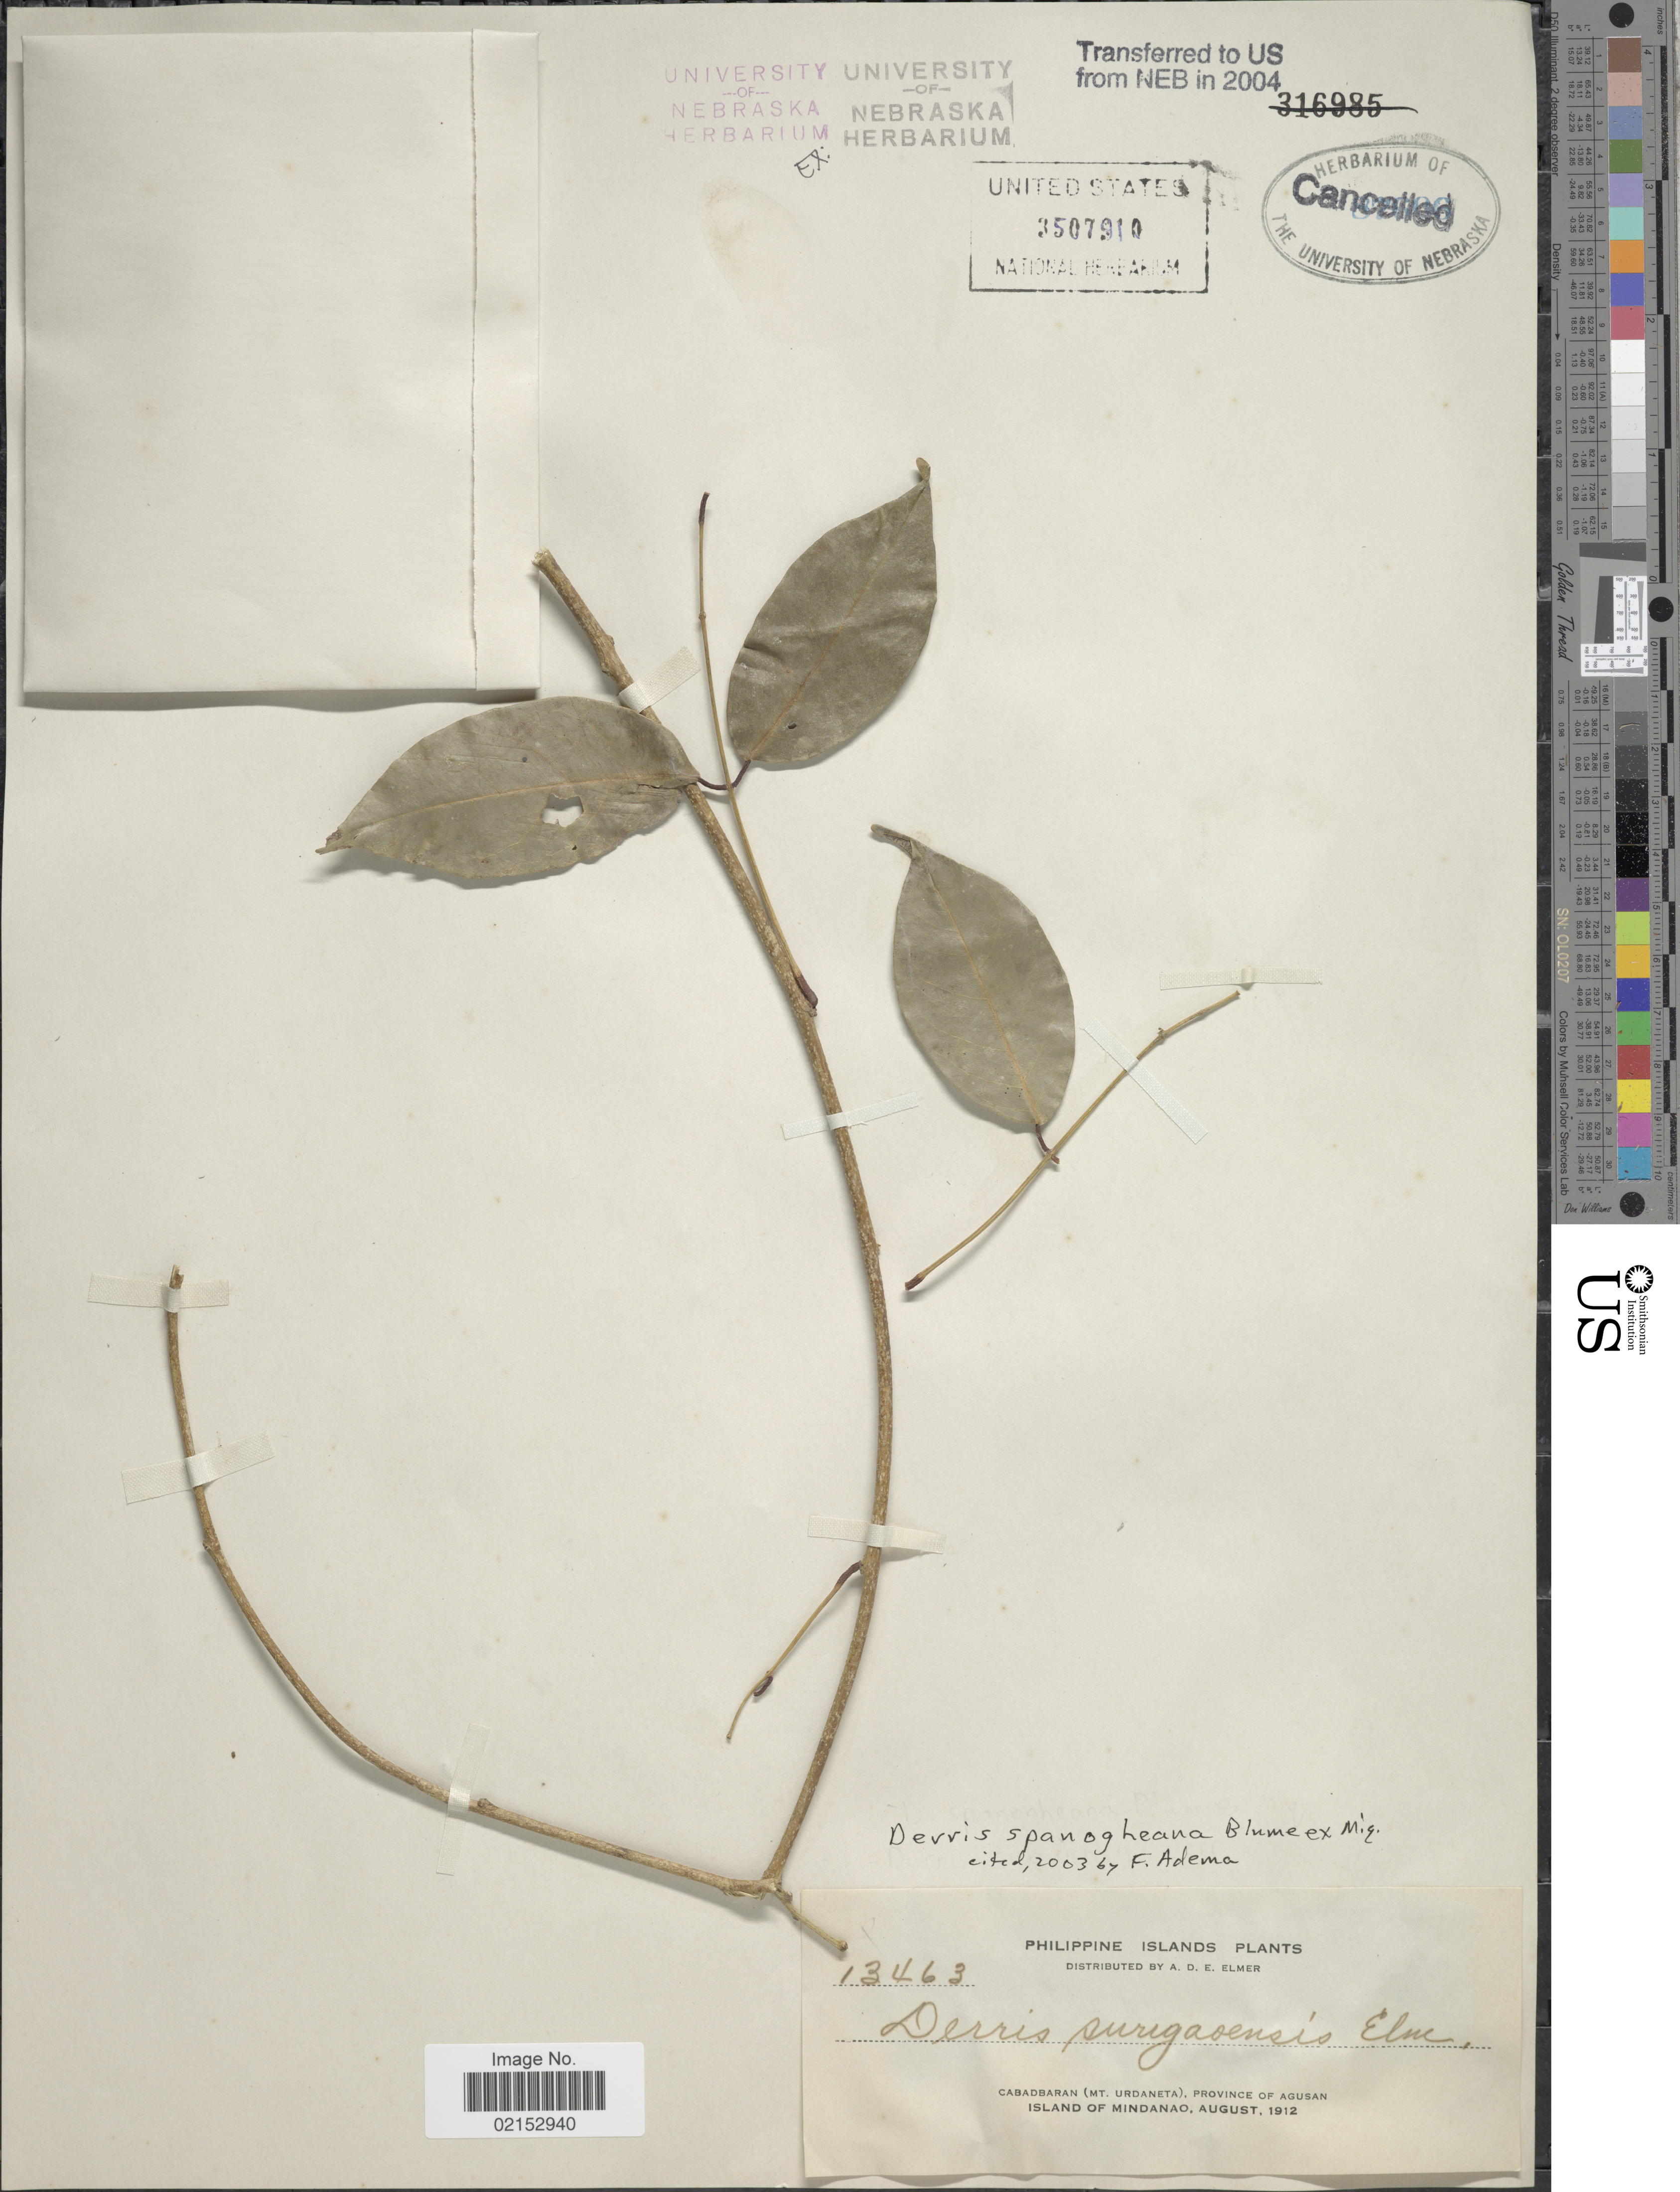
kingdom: Plantae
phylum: Tracheophyta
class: Magnoliopsida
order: Fabales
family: Fabaceae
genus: Derris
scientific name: Derris spanogheana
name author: Blume ex Miq.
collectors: A. D. E. Elmer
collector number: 13463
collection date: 1912-08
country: Philippines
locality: Philippine Islands, Cabadbaran (Mt Urdaneta), Province of Agusan, Island of Mindanao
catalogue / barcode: US 3507910